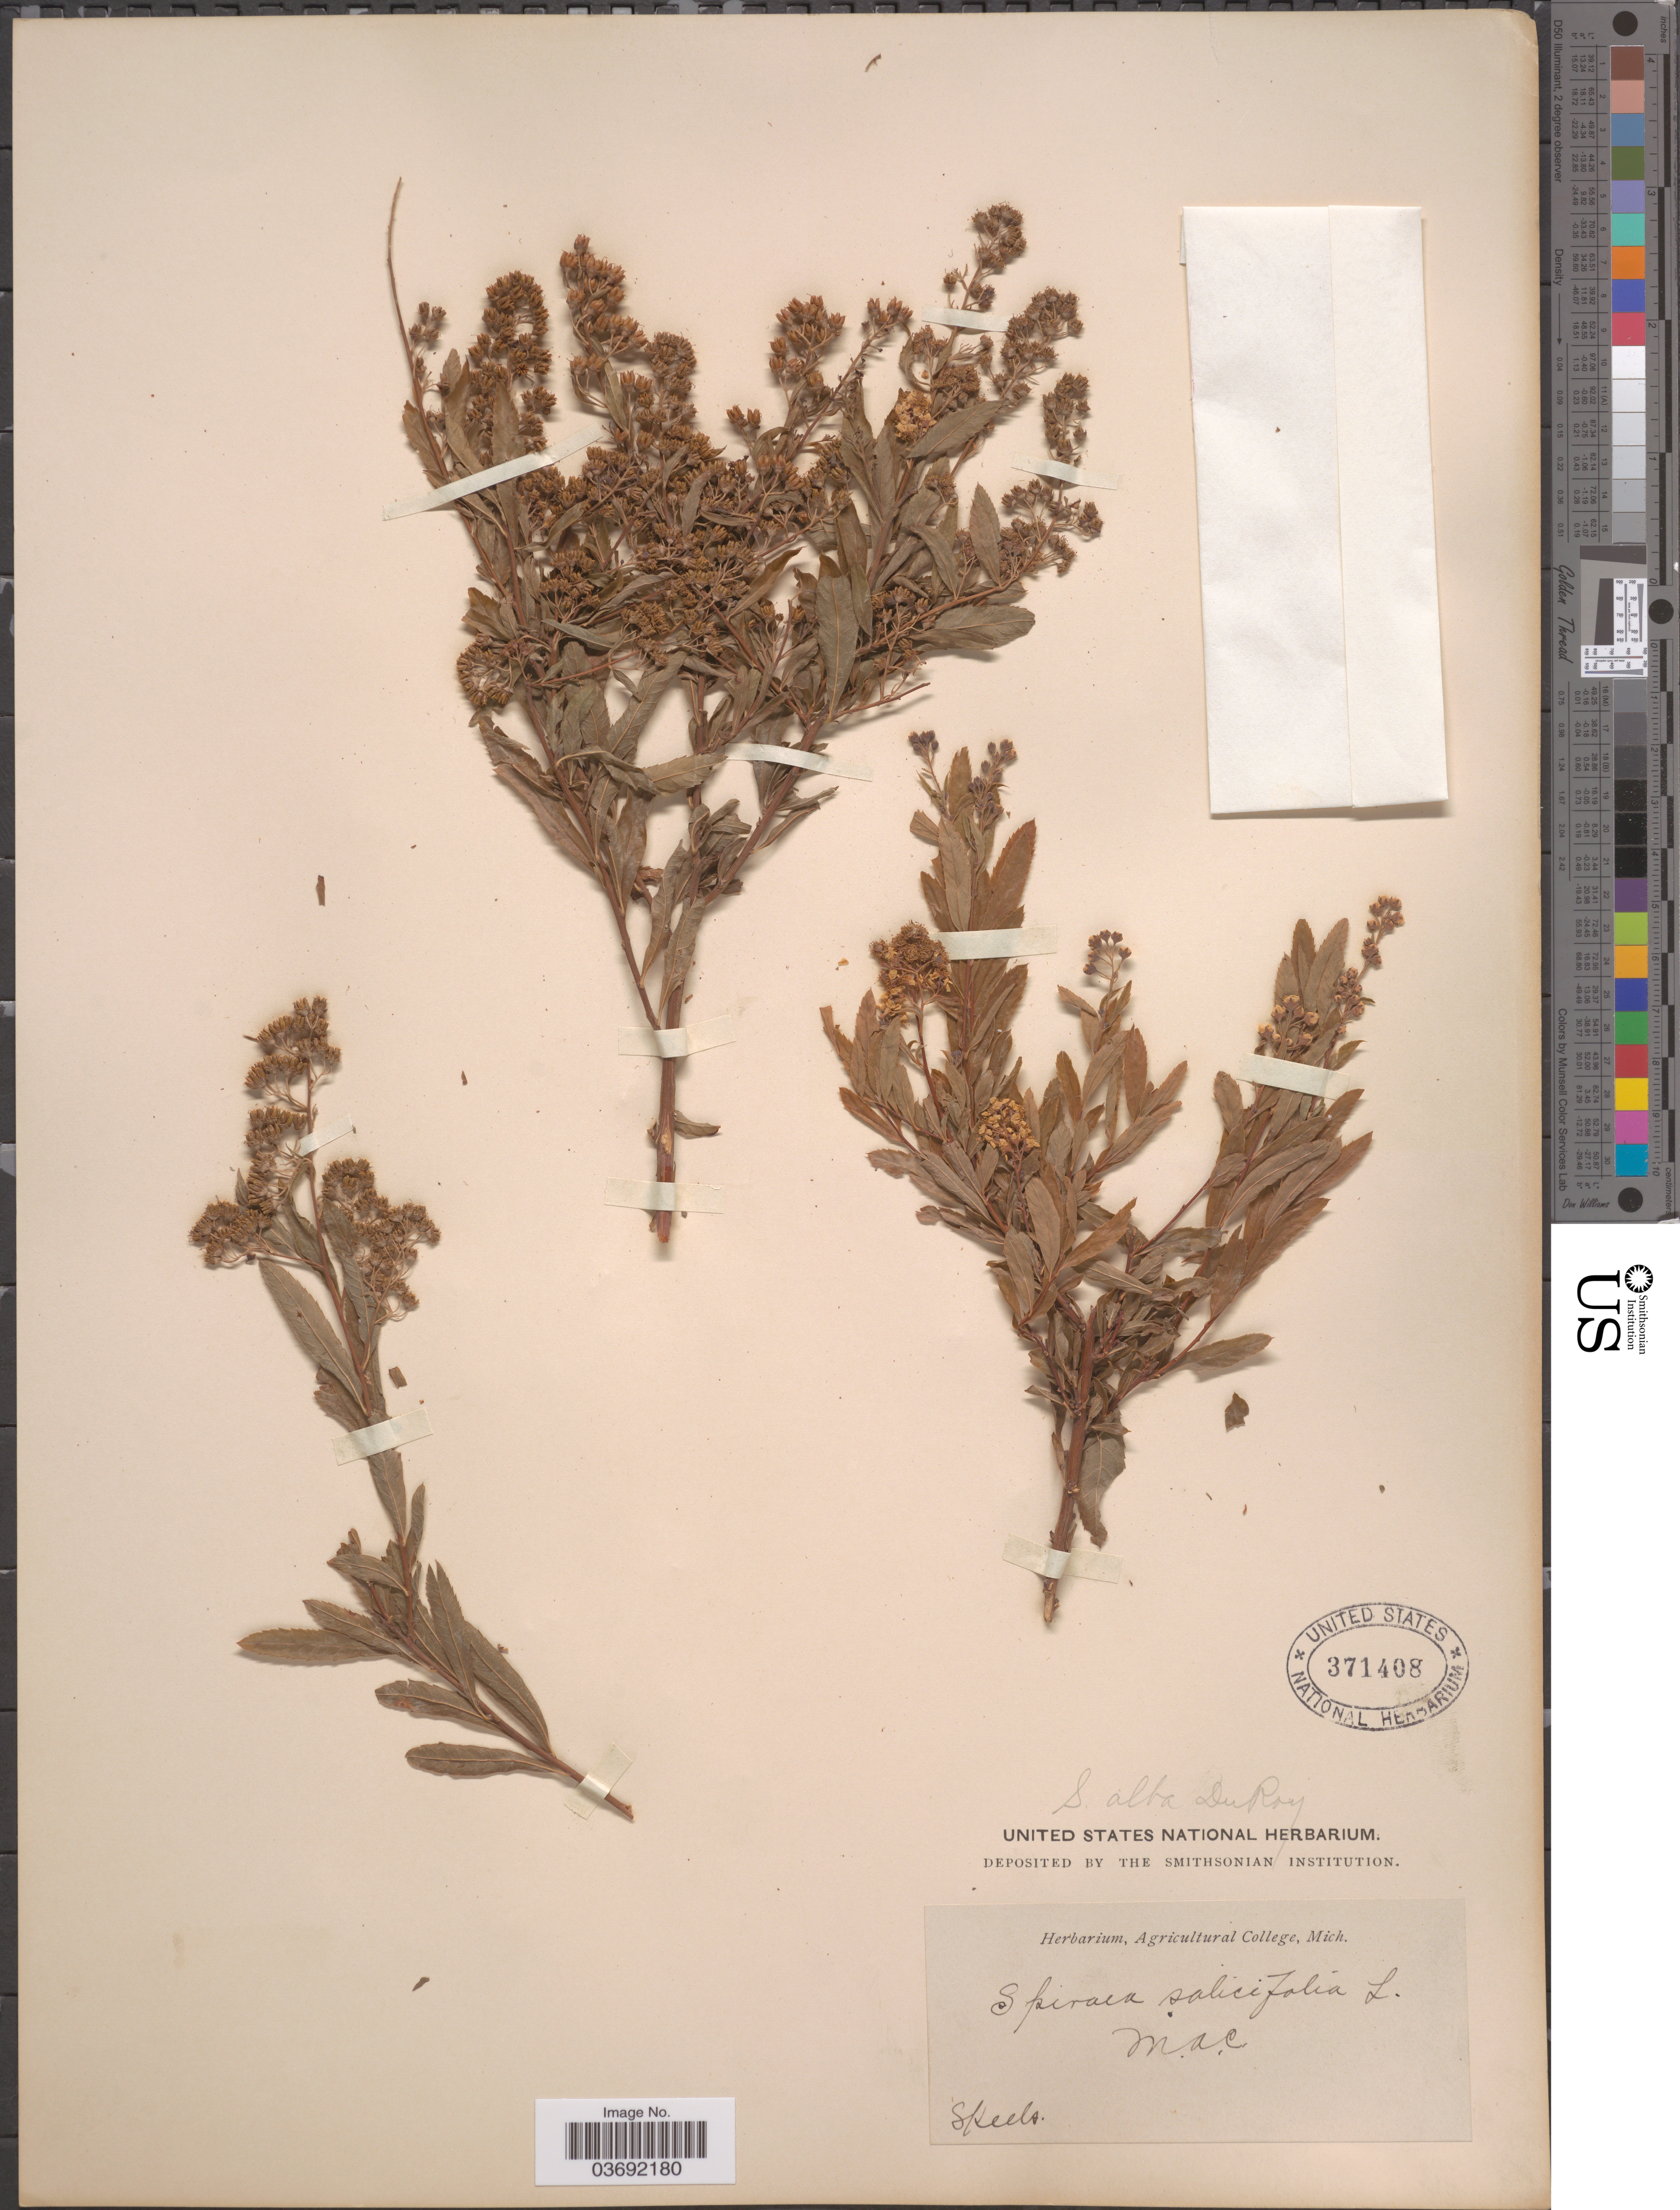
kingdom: Plantae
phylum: Tracheophyta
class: Magnoliopsida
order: Rosales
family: Rosaceae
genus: Spiraea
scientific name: Spiraea alba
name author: Du Roi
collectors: Skeels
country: United States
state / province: Michigan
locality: M. A. C. [unsure placement]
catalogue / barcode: US 371408